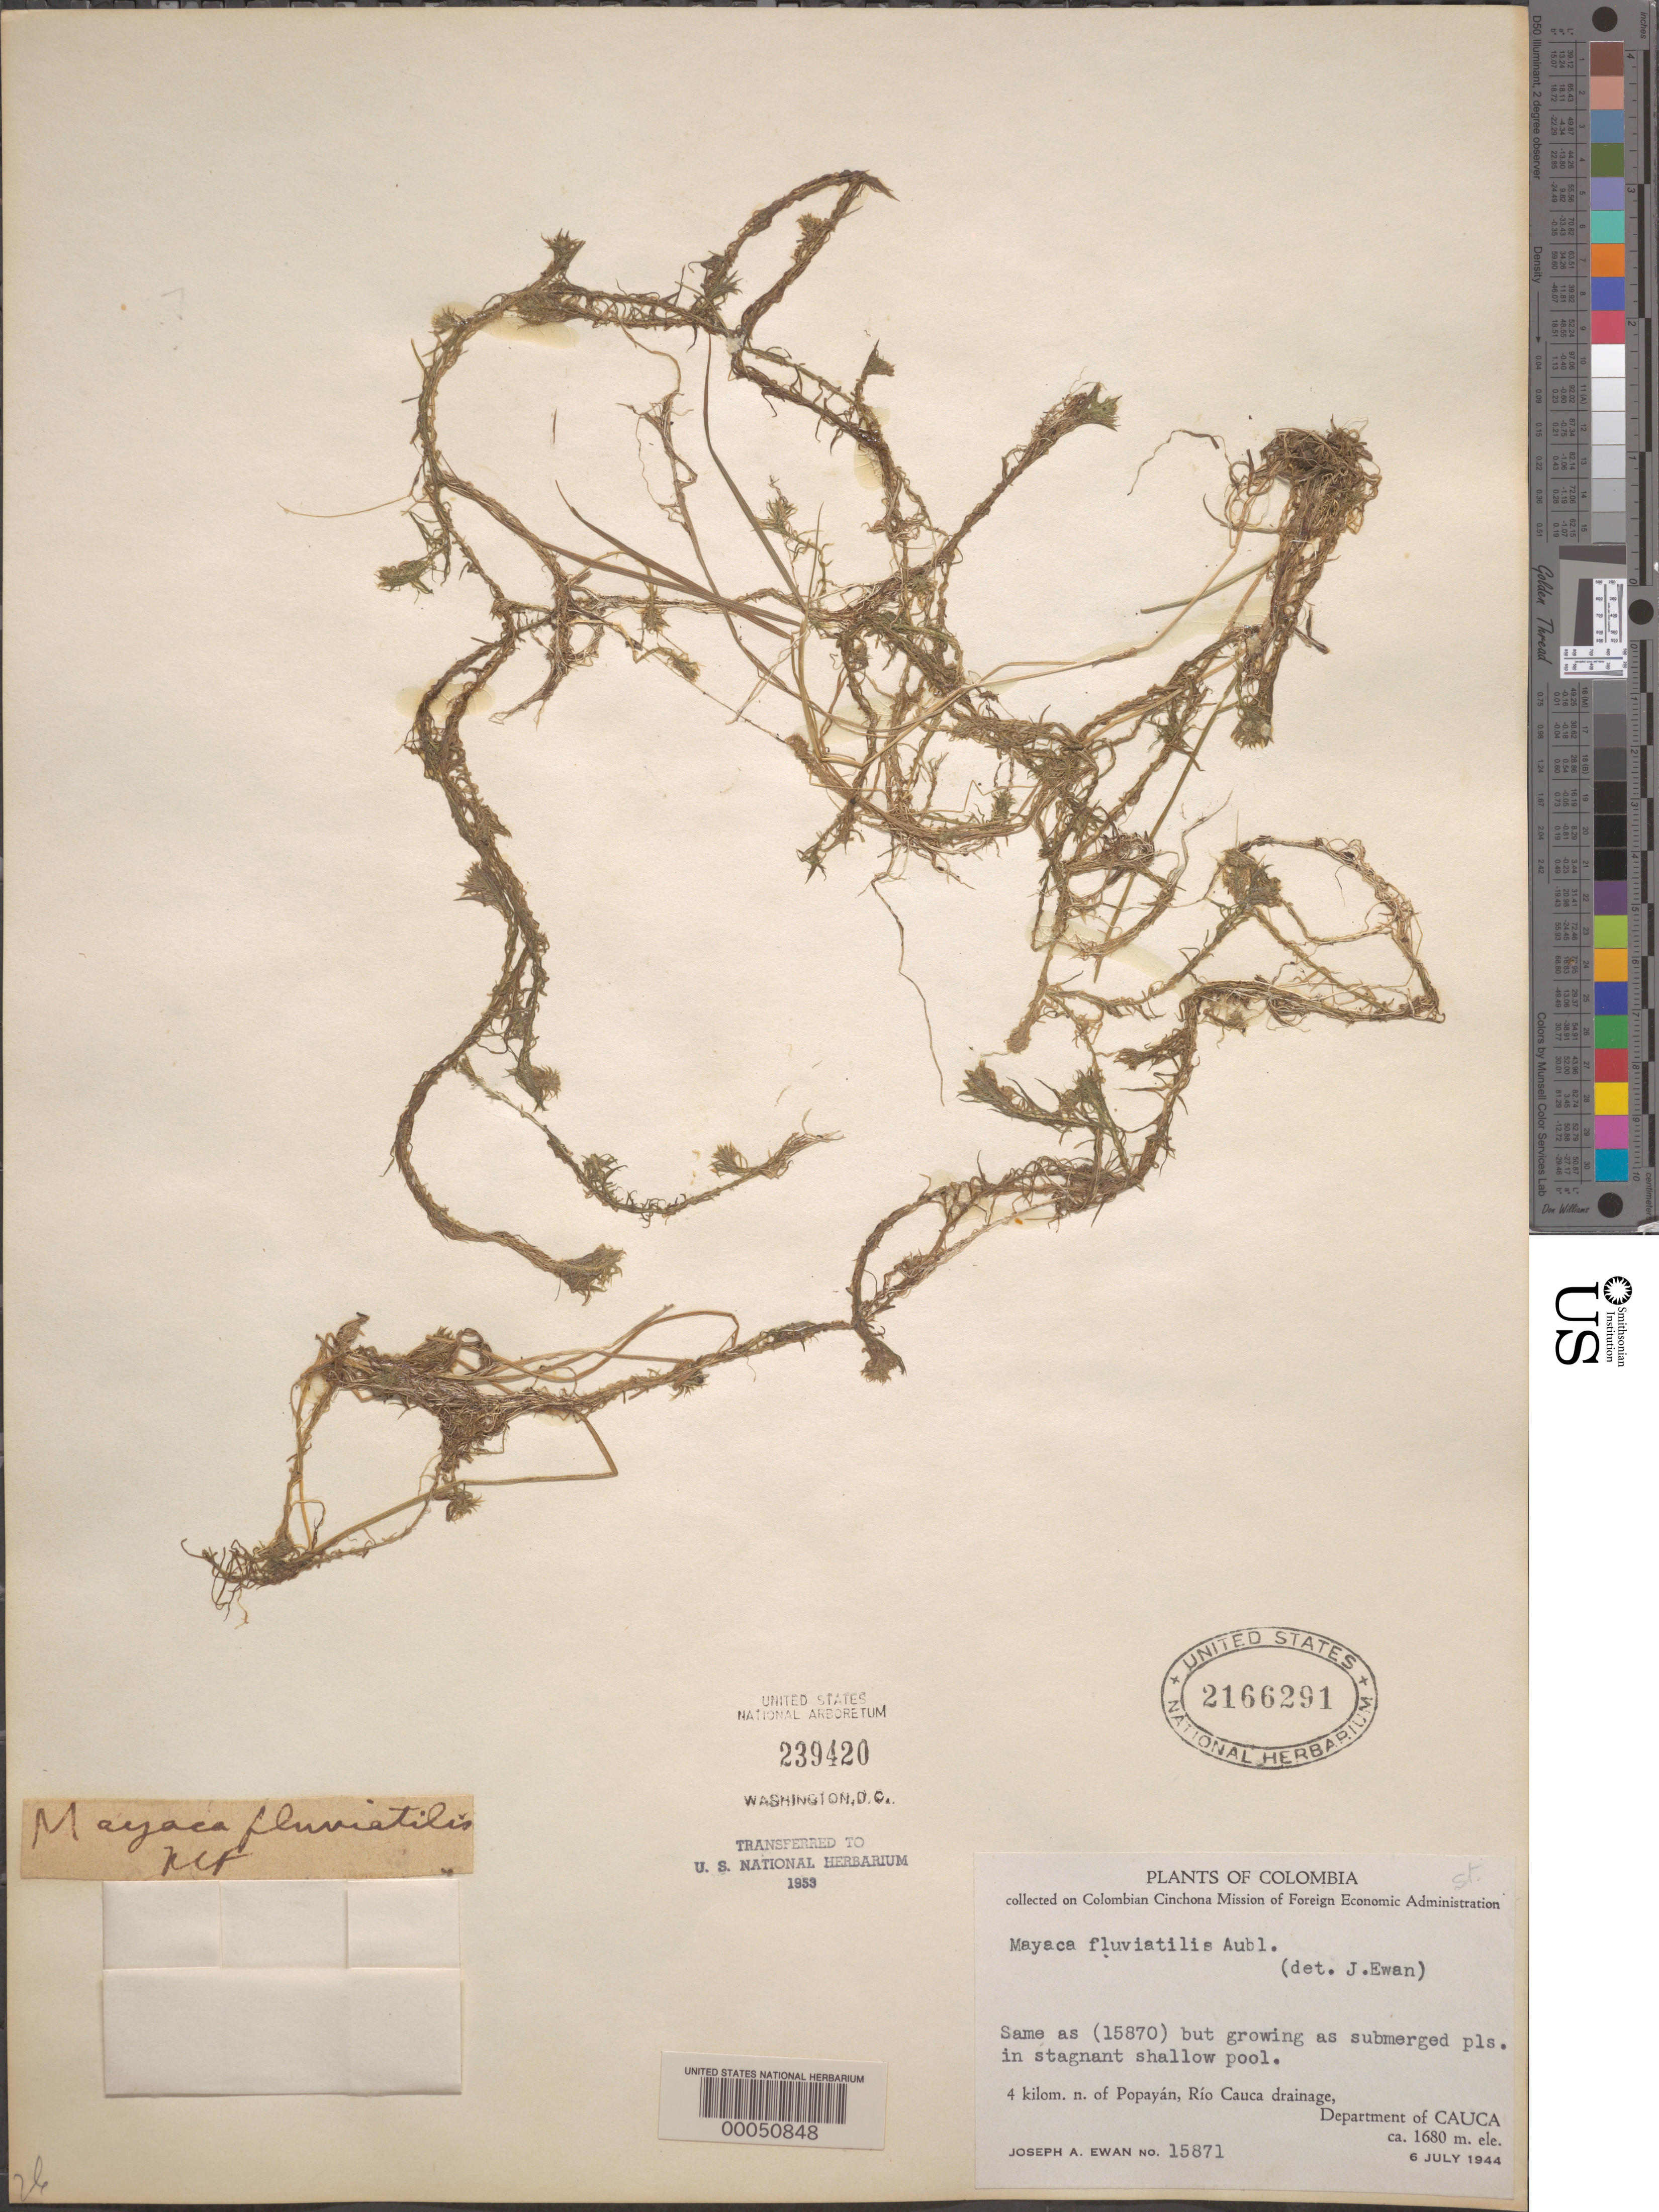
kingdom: Plantae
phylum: Tracheophyta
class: Liliopsida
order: Poales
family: Mayacaceae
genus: Mayaca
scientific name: Mayaca fluviatilis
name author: Aubl.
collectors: J. A. Ewan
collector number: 15871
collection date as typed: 06 Jul 1944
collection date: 1944-07-06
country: Colombia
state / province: Cauca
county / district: Popayán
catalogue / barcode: US 2166291